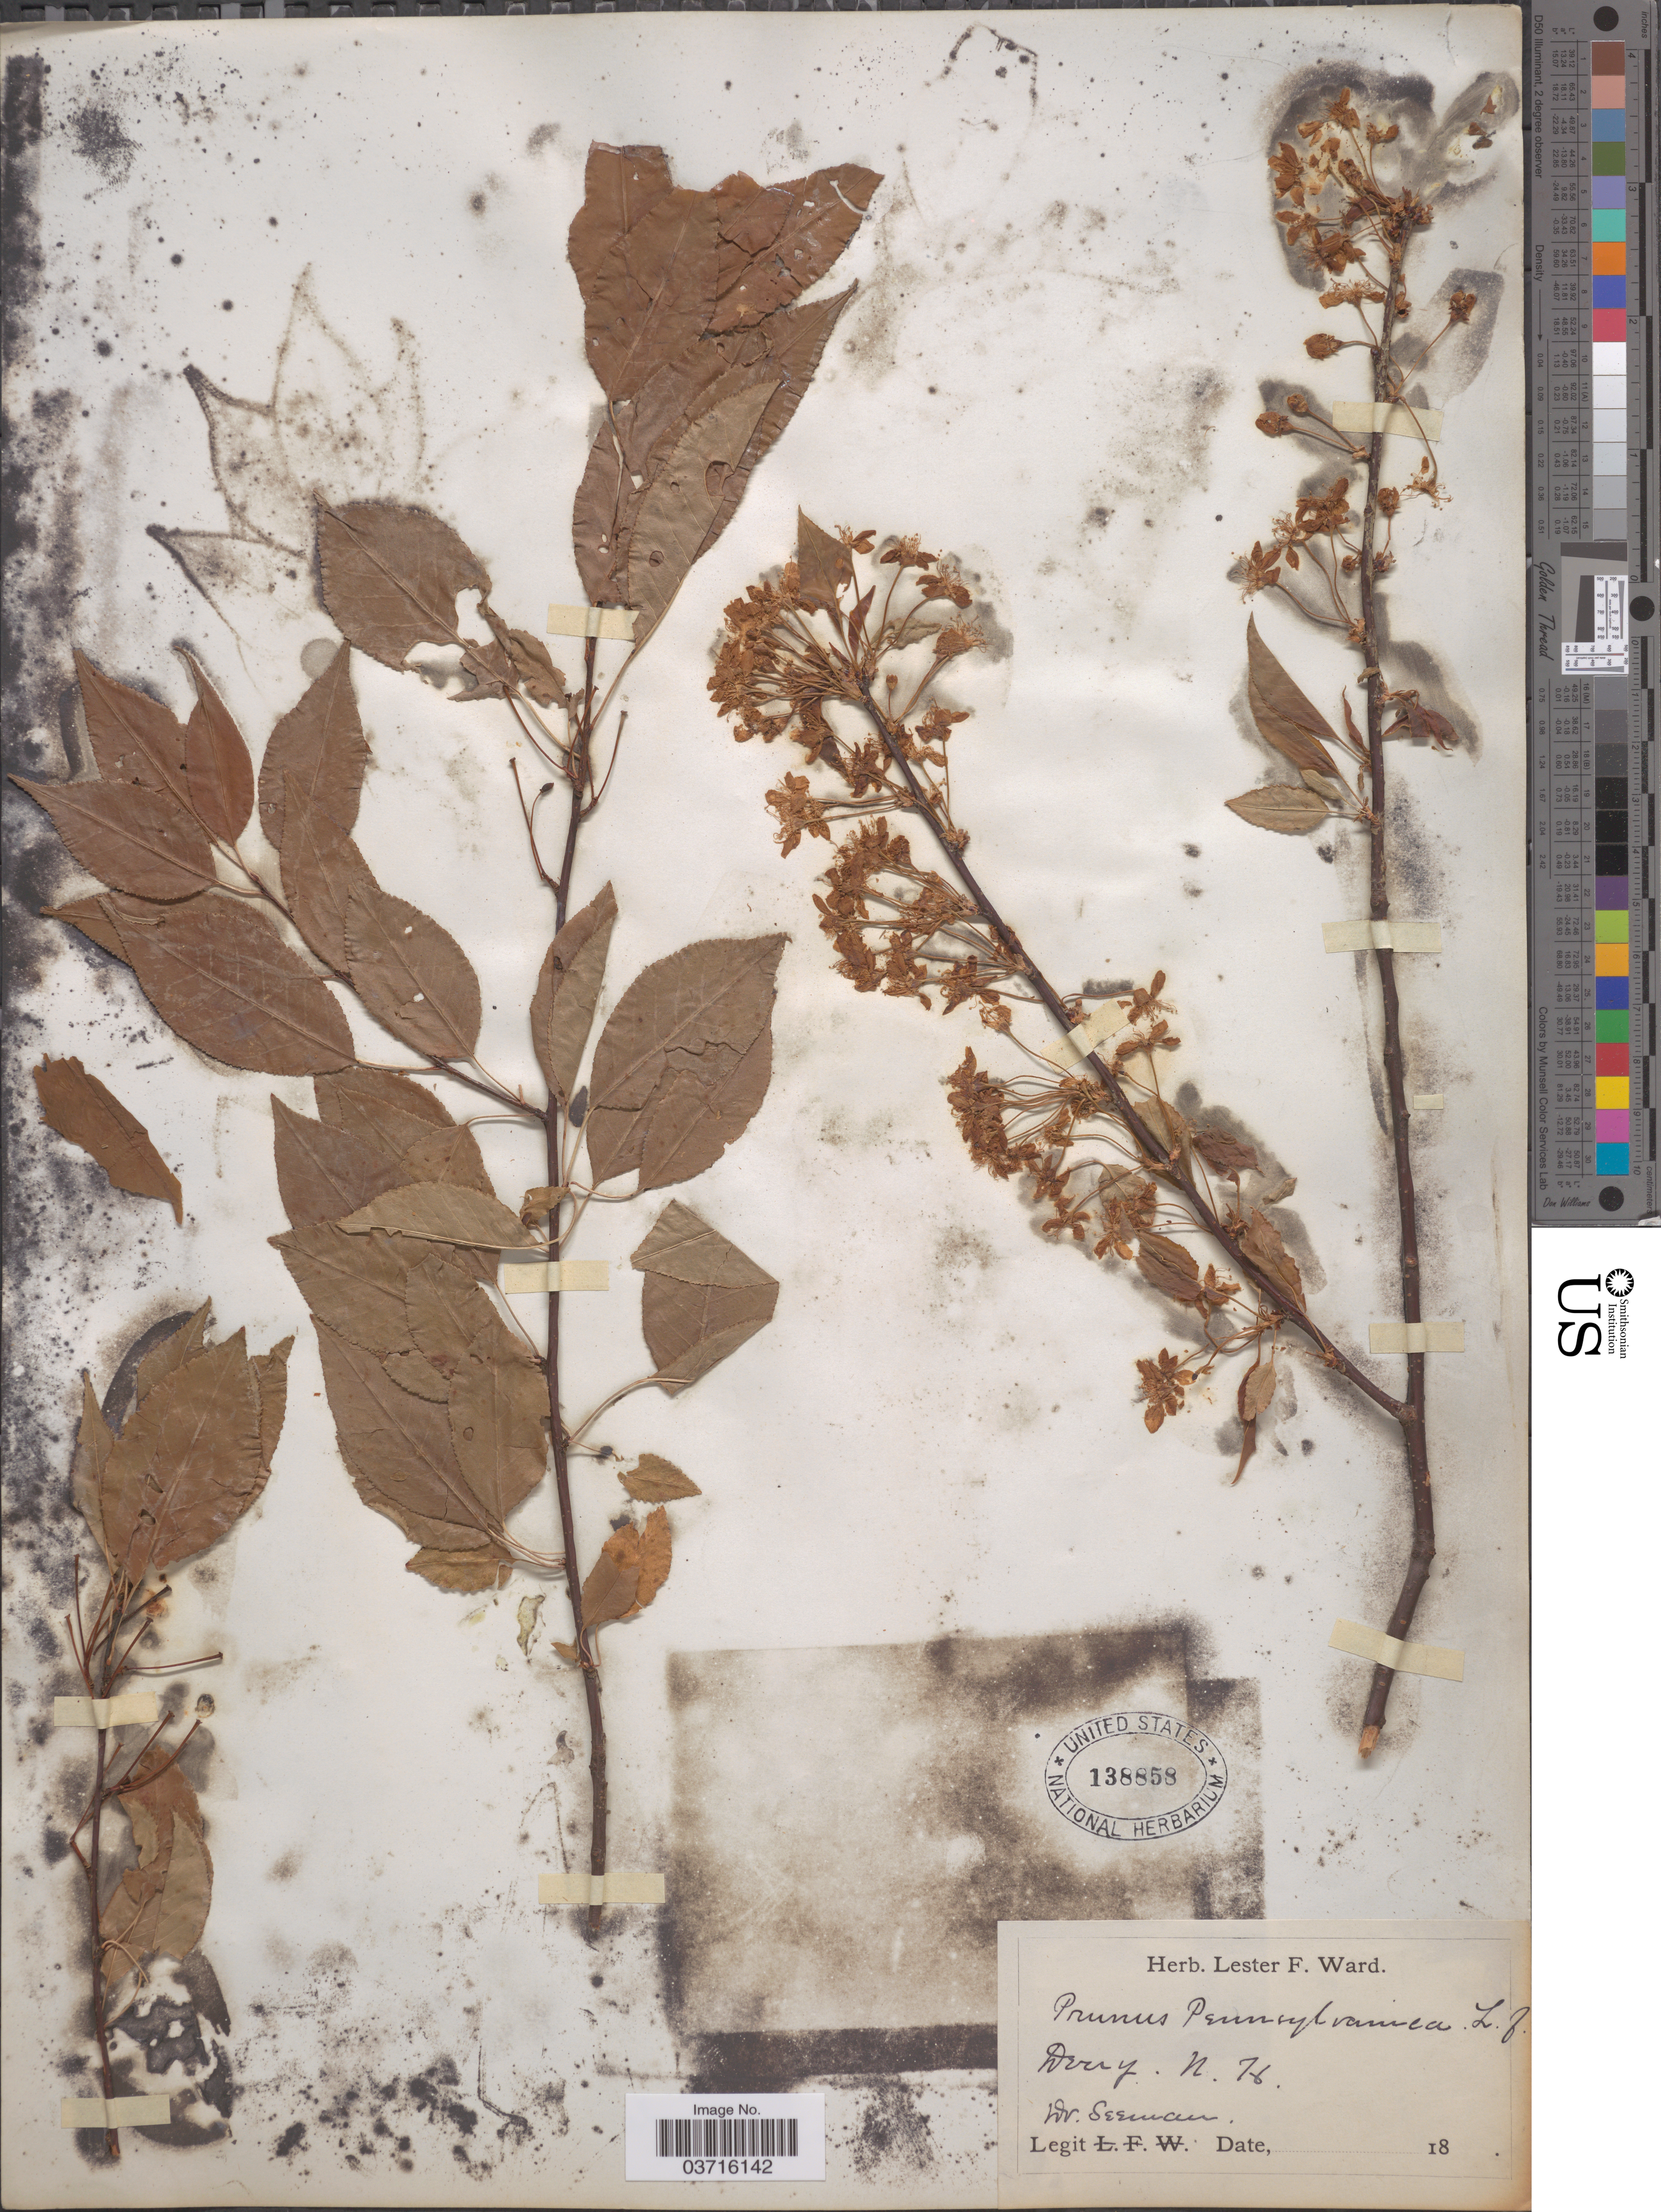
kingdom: Plantae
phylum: Tracheophyta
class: Magnoliopsida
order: Rosales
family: Rosaceae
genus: Prunus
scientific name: Prunus pensylvanica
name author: L. f.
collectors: Seeman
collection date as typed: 18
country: United States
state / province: New Hampshire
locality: Derry.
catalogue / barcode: US 138858